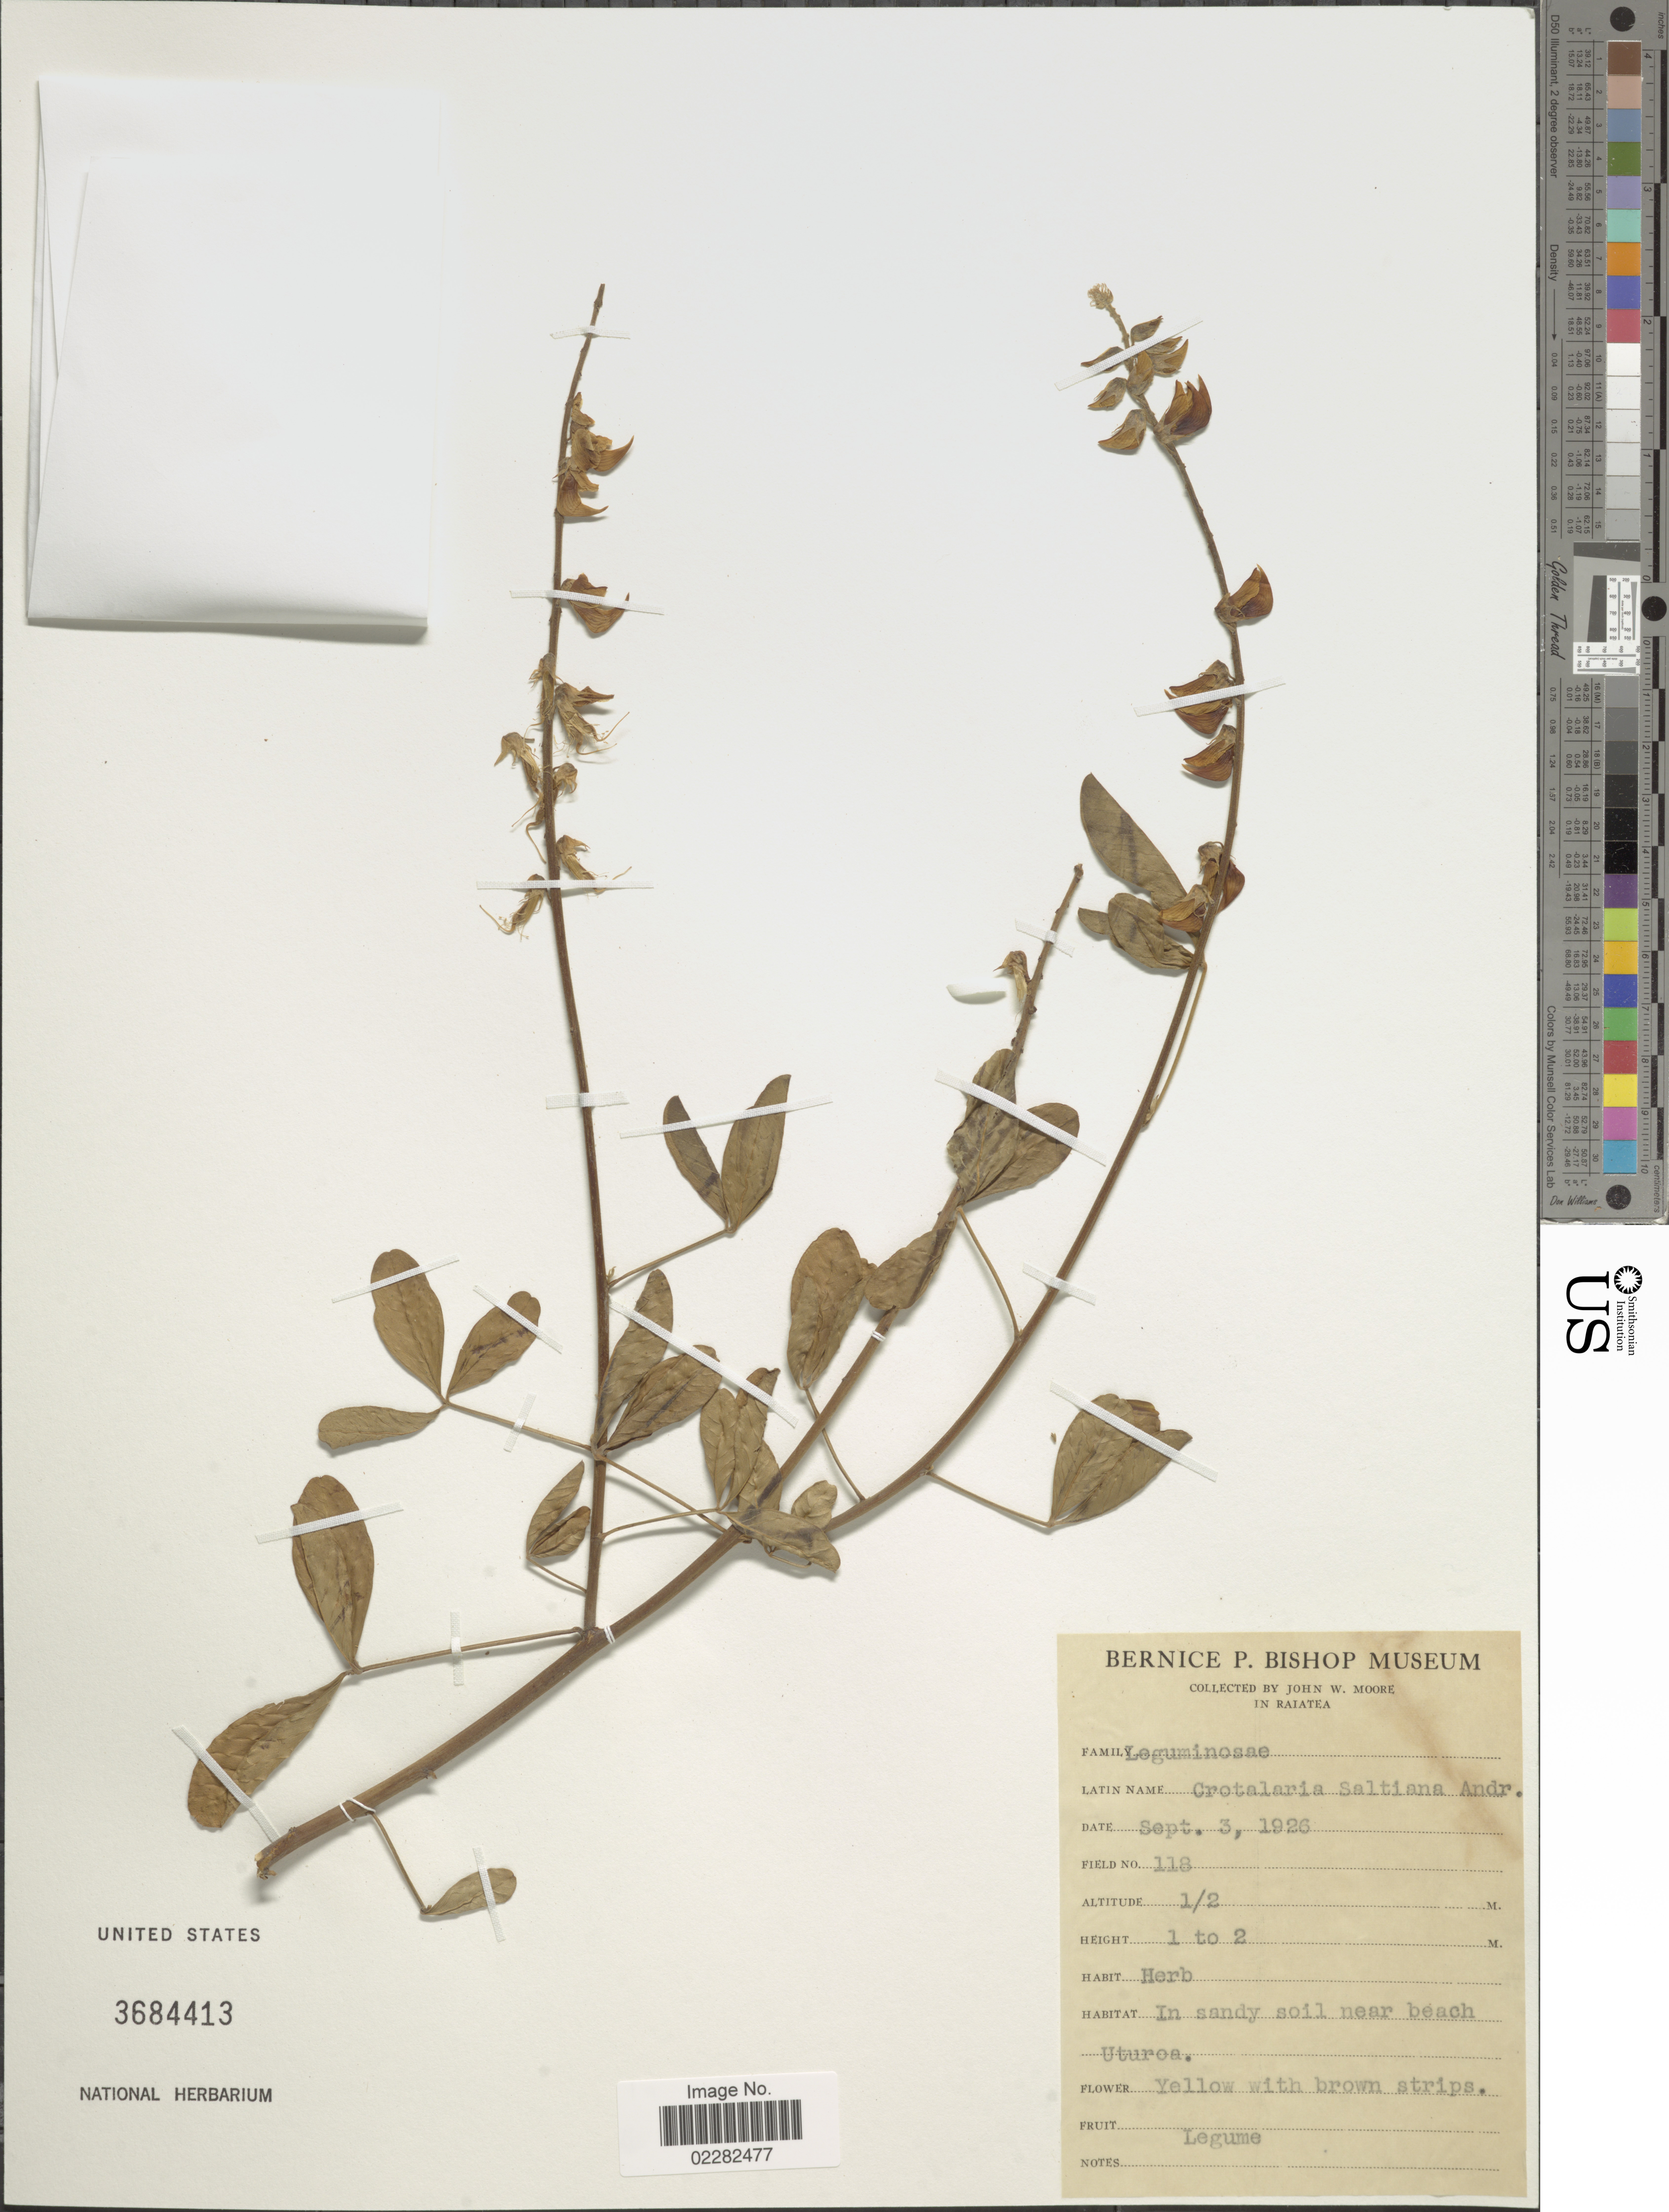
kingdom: Plantae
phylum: Tracheophyta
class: Magnoliopsida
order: Fabales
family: Fabaceae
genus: Crotalaria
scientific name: Crotalaria pallida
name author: Aiton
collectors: J. Moore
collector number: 118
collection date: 1926-09-03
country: French Polynesia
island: Raiatea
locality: Near beach Uturoa, Raiatea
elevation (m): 0.5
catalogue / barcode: US 3684413